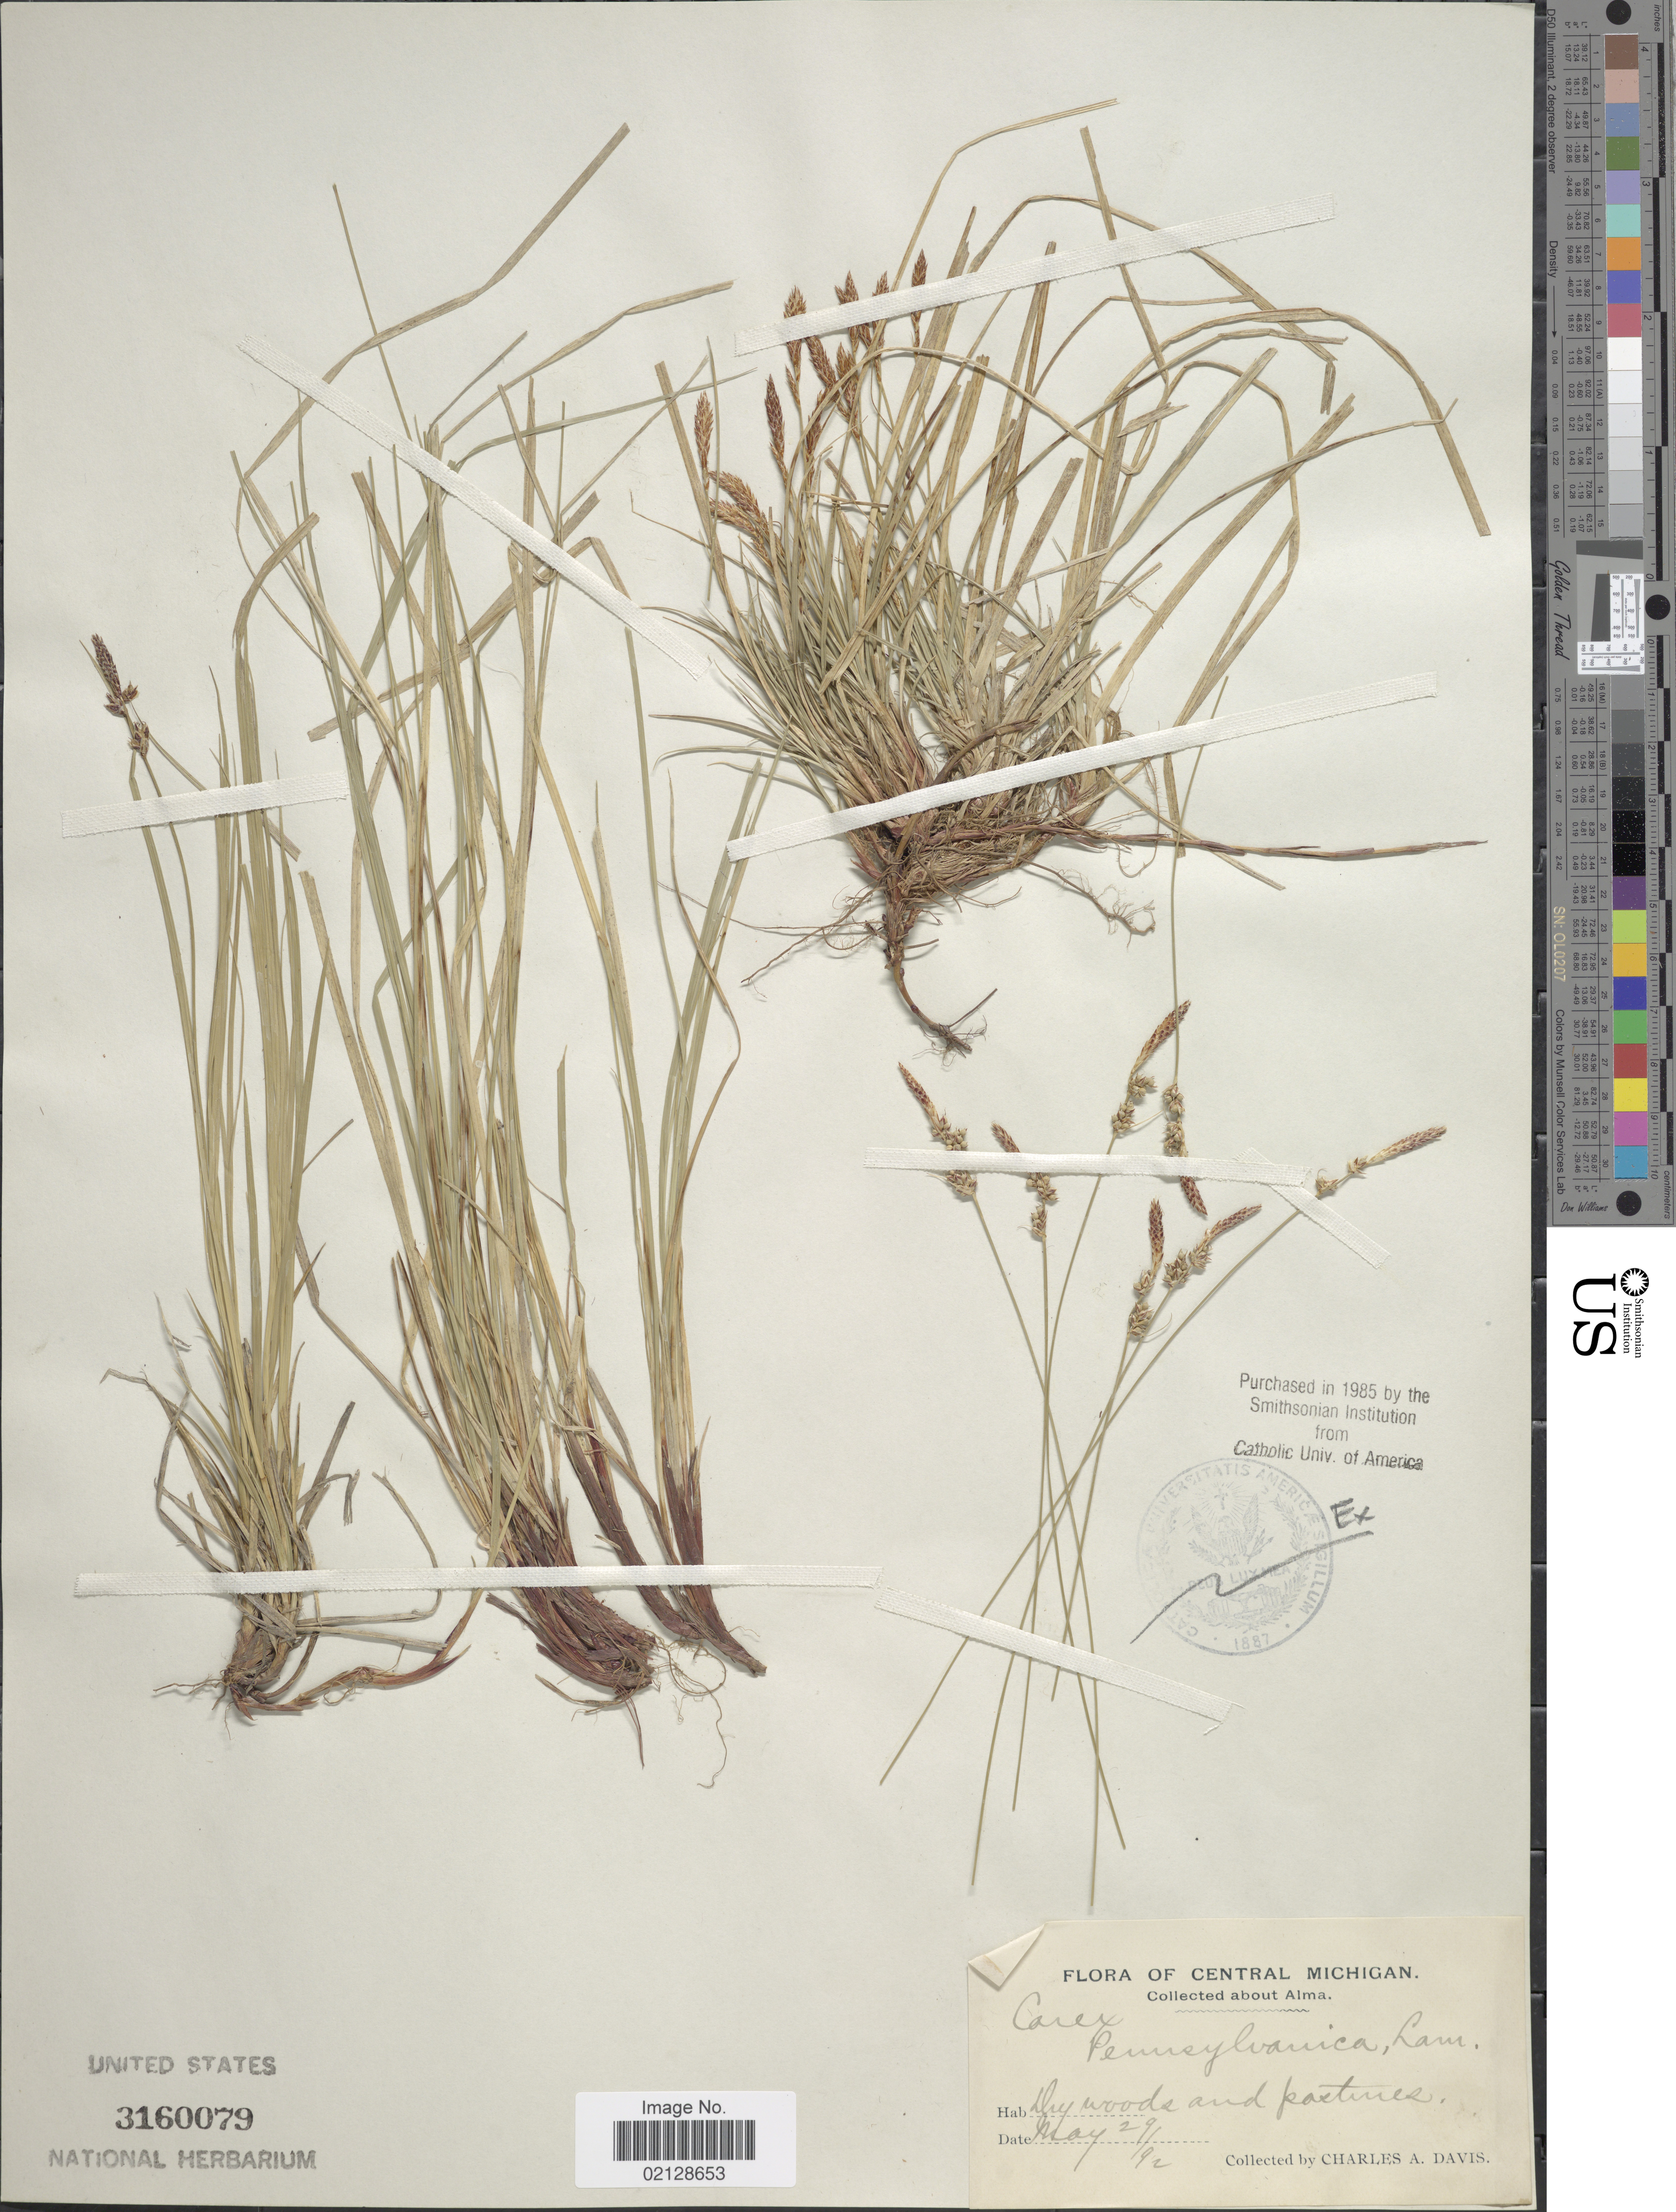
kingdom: Plantae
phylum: Tracheophyta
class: Liliopsida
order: Poales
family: Cyperaceae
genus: Carex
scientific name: Carex pensylvanica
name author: Lam.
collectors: C. Davis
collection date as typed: Transcribed d/m/y: 29/5/92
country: United States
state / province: Michigan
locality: Central Michigan, about Alma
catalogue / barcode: US 3160079